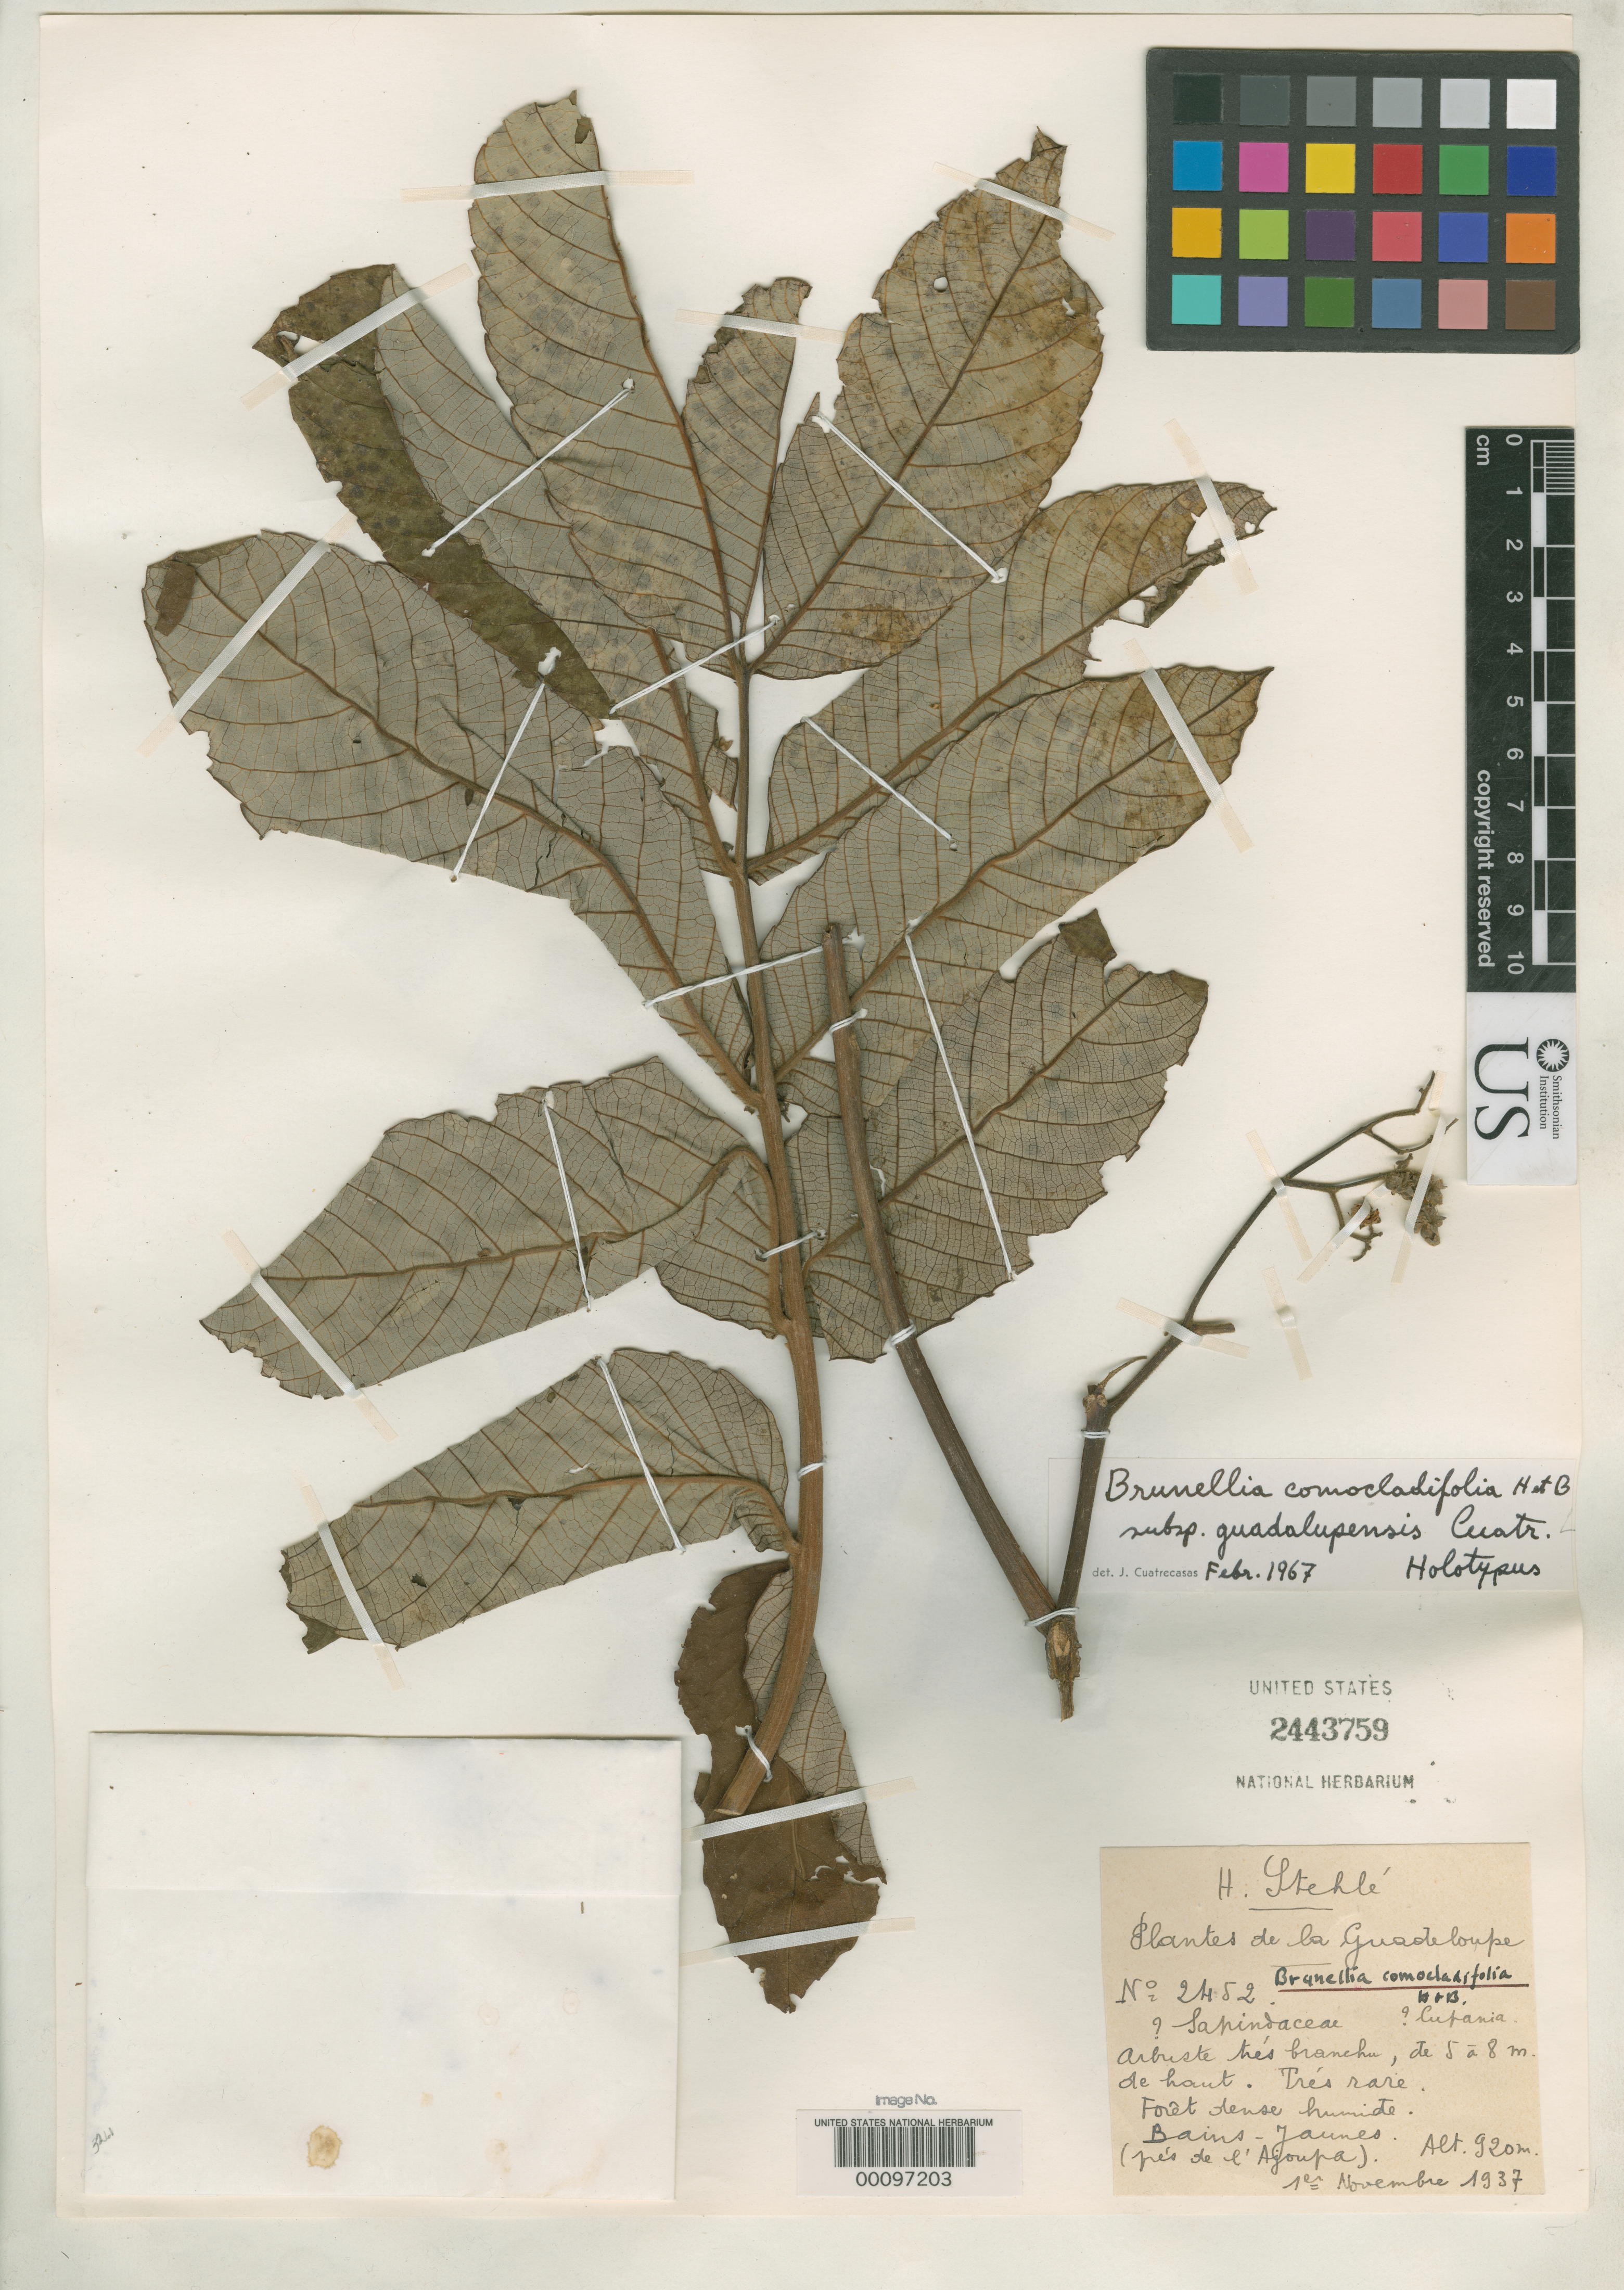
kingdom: Plantae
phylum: Tracheophyta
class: Magnoliopsida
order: Oxalidales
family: Brunelliaceae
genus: Brunellia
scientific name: Brunellia comocladifolia subsp. guadalupensis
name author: Cuatrec.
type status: Holotype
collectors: H. Stehlé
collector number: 2452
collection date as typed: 01 Nov 1937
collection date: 1937-11-01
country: Guadeloupe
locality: Bains jaunes, l'Ajoupa et Tracede La Soufriere.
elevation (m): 950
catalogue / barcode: US 2443759